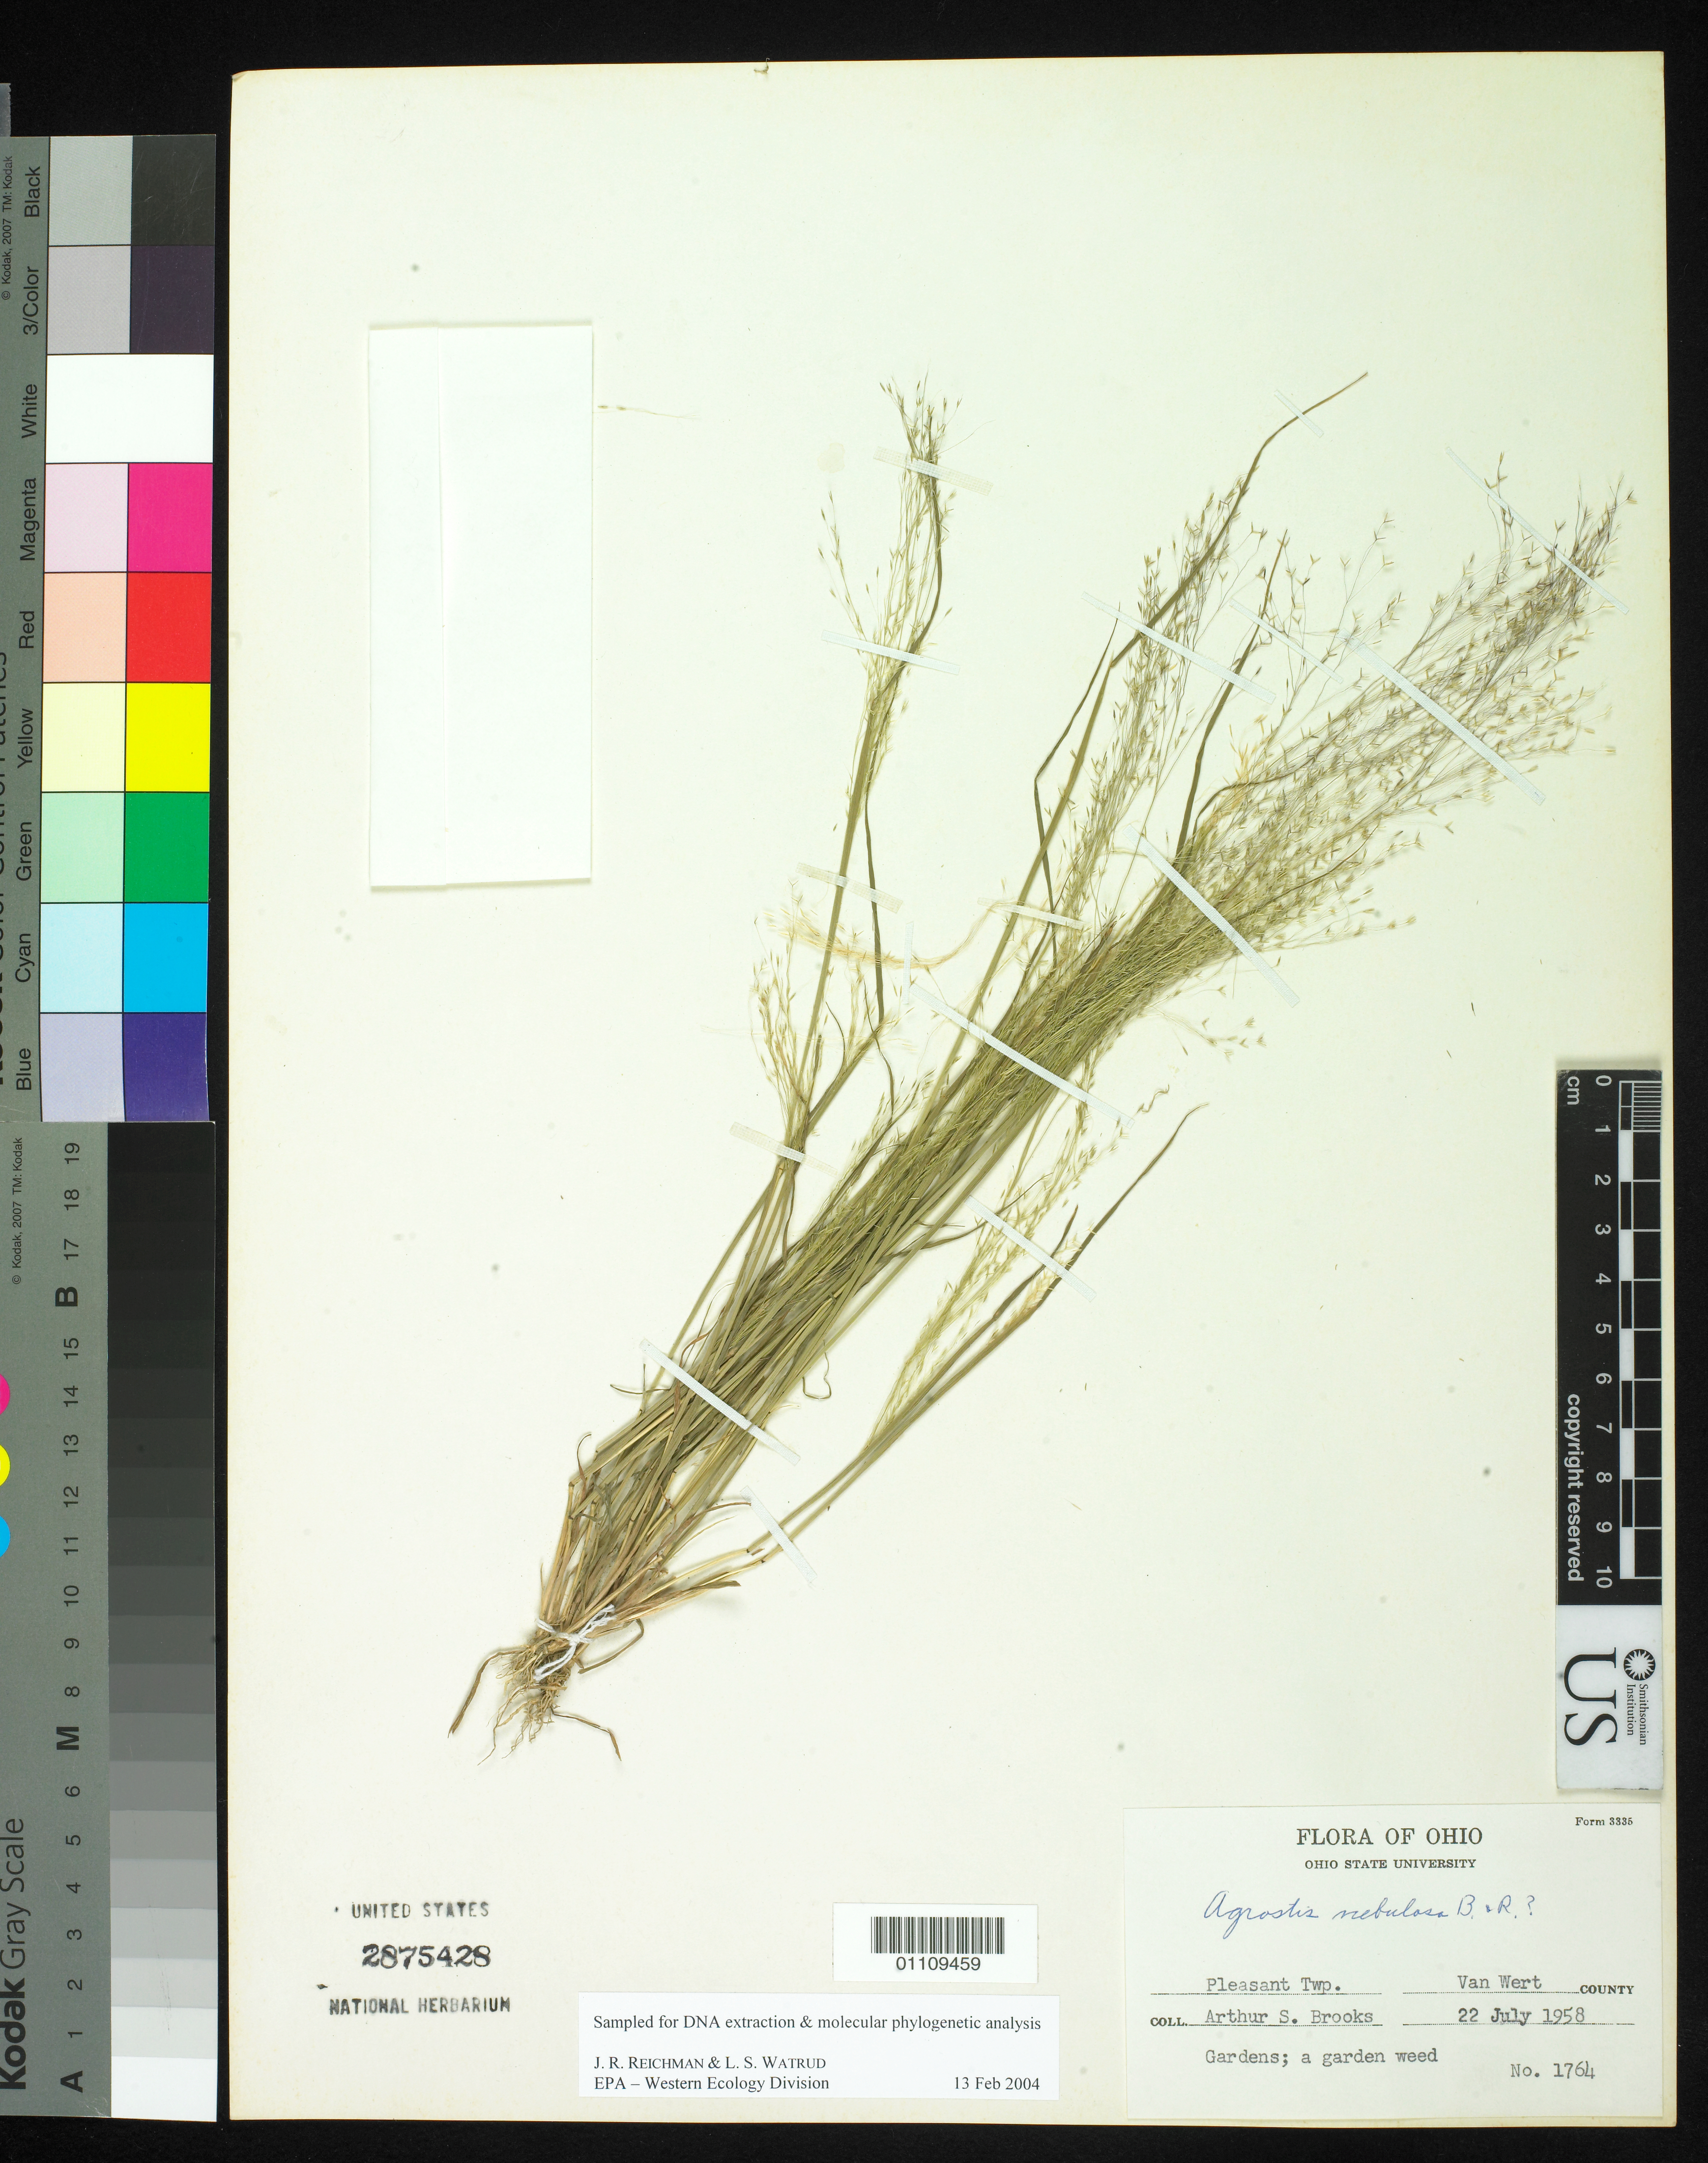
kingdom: Plantae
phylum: Tracheophyta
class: Liliopsida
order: Poales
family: Poaceae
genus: Agrostis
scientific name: Agrostis nebulosa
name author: Boiss. & Reut.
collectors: A. Brooks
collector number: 1764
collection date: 1958-07-22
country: United States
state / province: Ohio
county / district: Van Wert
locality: Pleasant Twp.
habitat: Gardens.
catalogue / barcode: US 2875428